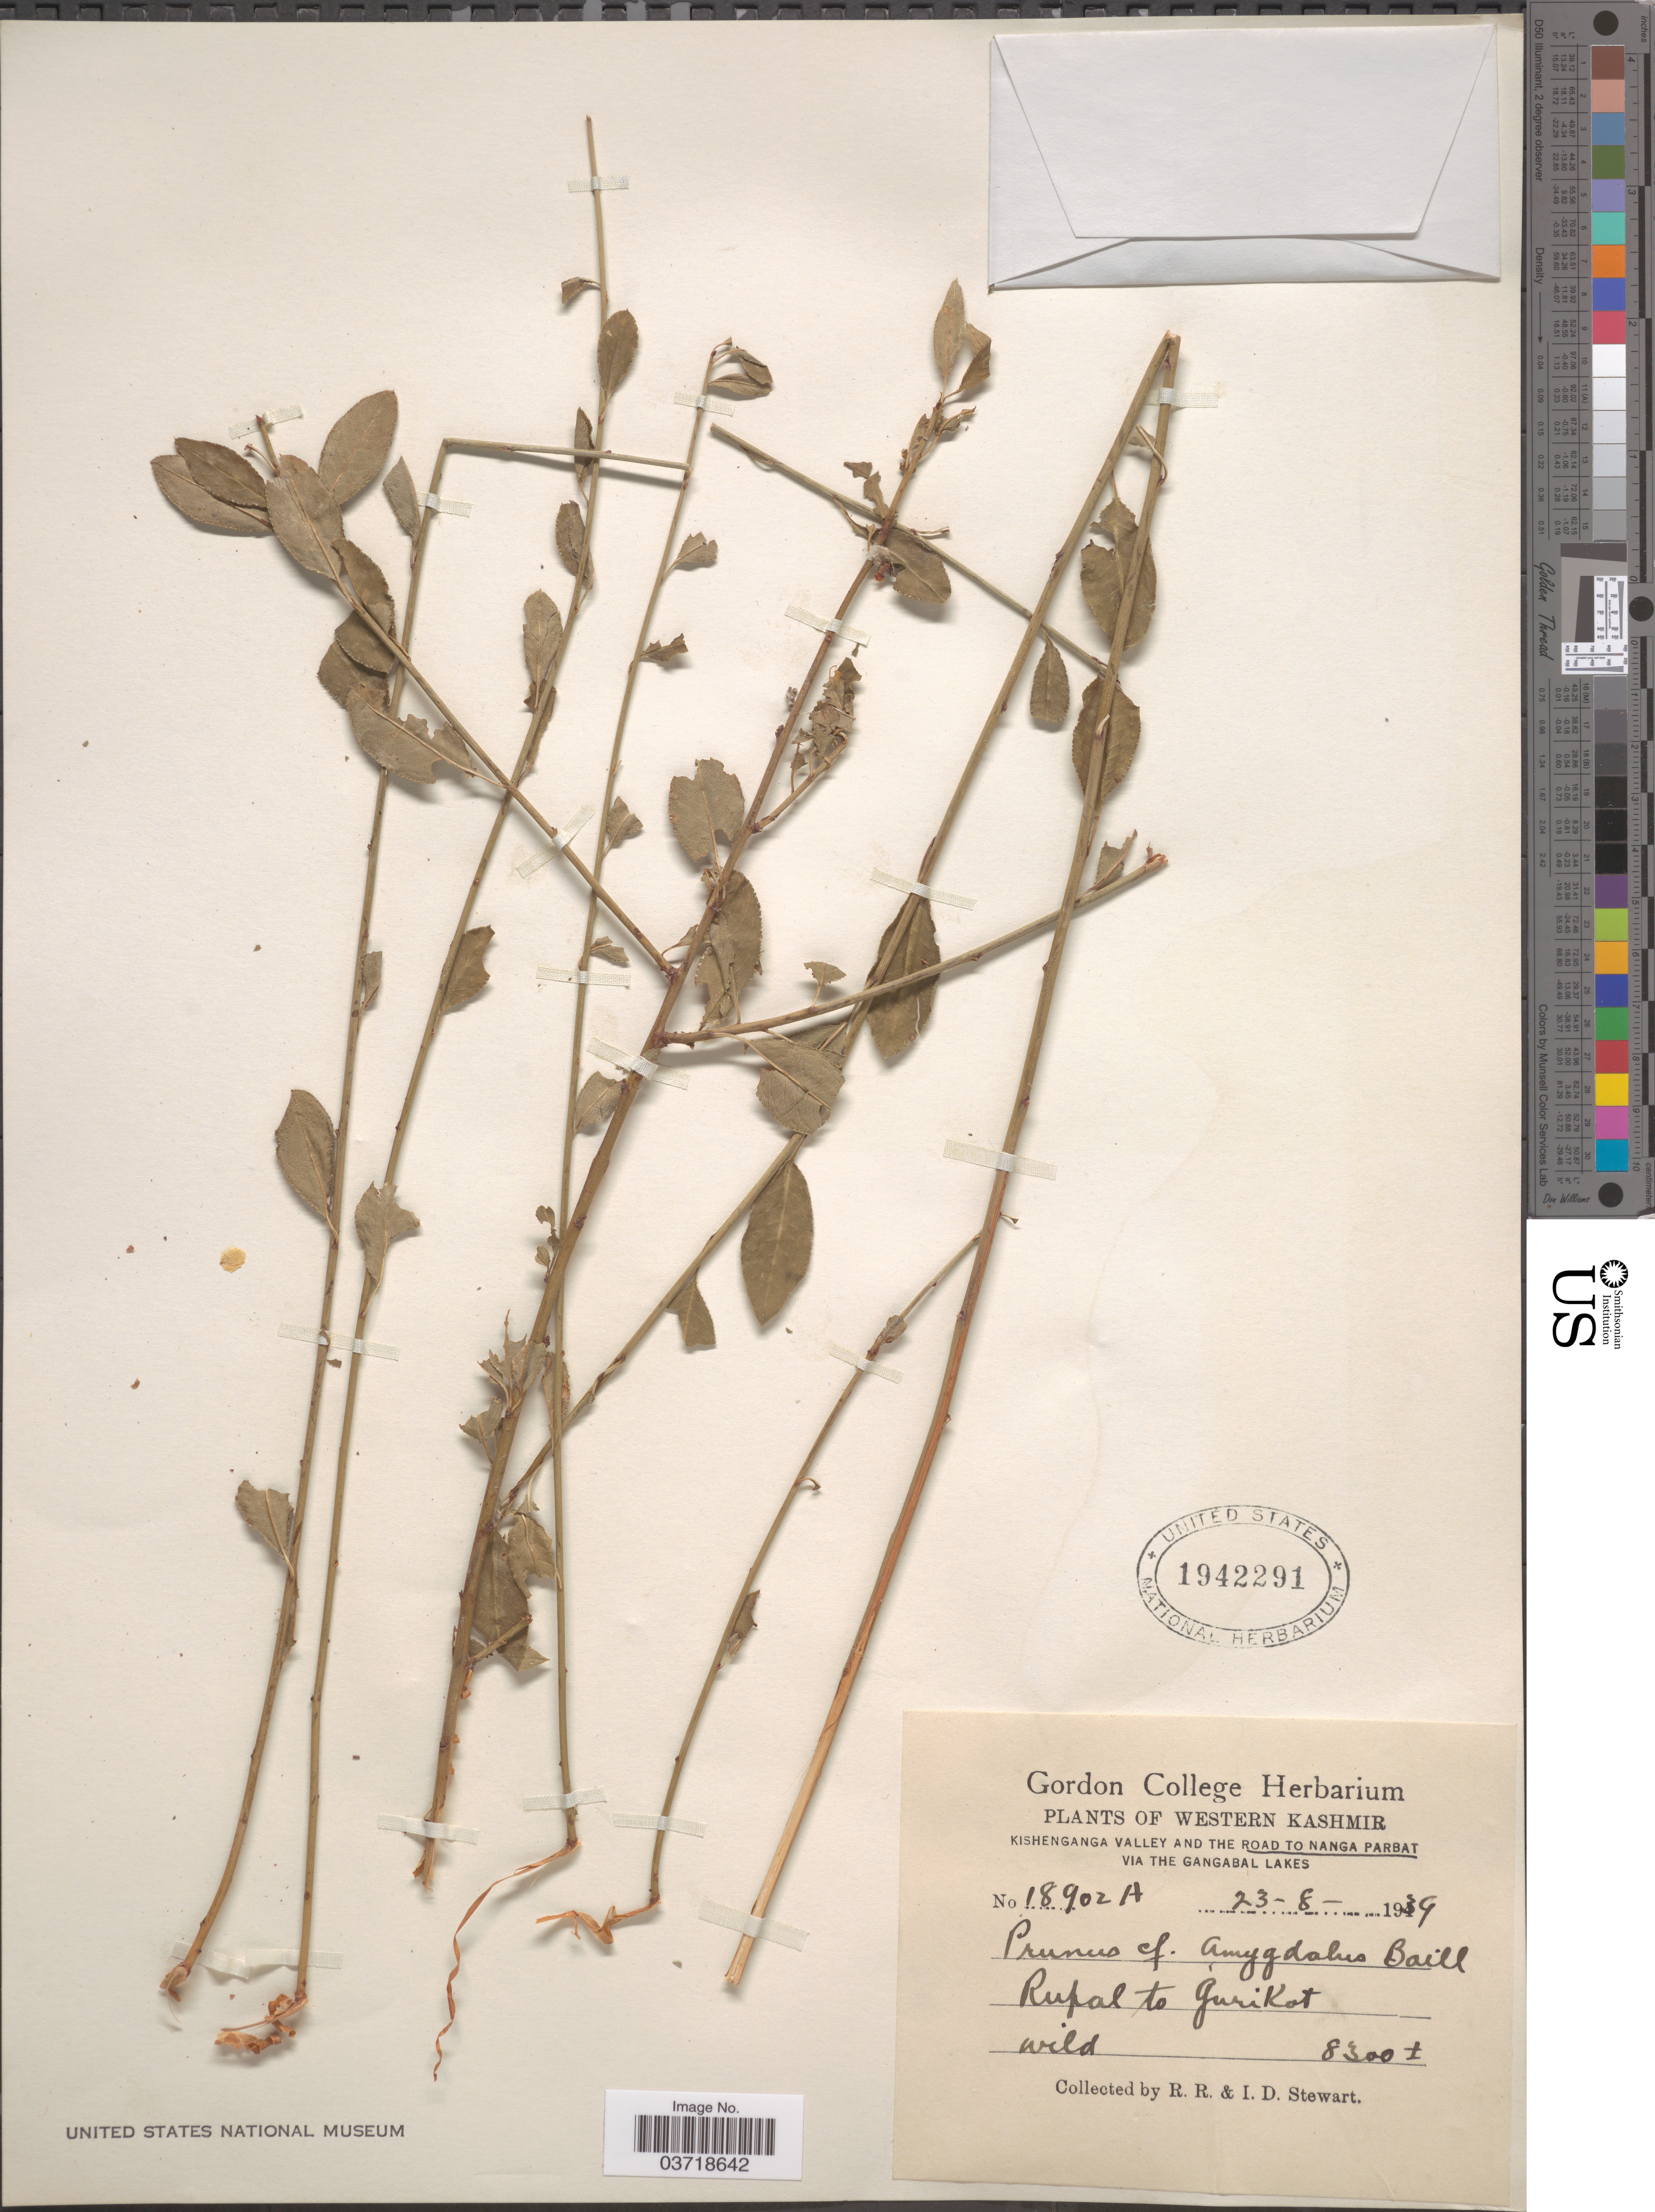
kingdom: Plantae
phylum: Tracheophyta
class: Magnoliopsida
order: Rosales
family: Rosaceae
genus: Prunus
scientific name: Prunus sp.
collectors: R. Stewart & I. Stewart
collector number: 18902A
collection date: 1939-08-23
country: India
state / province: Jammu and Kashmir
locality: Western Kashmir. Kishenganga Valley and the road to Nanga Parbat via the Gangabal Lakes. Rupal to Gurikat.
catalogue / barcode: US 1942291